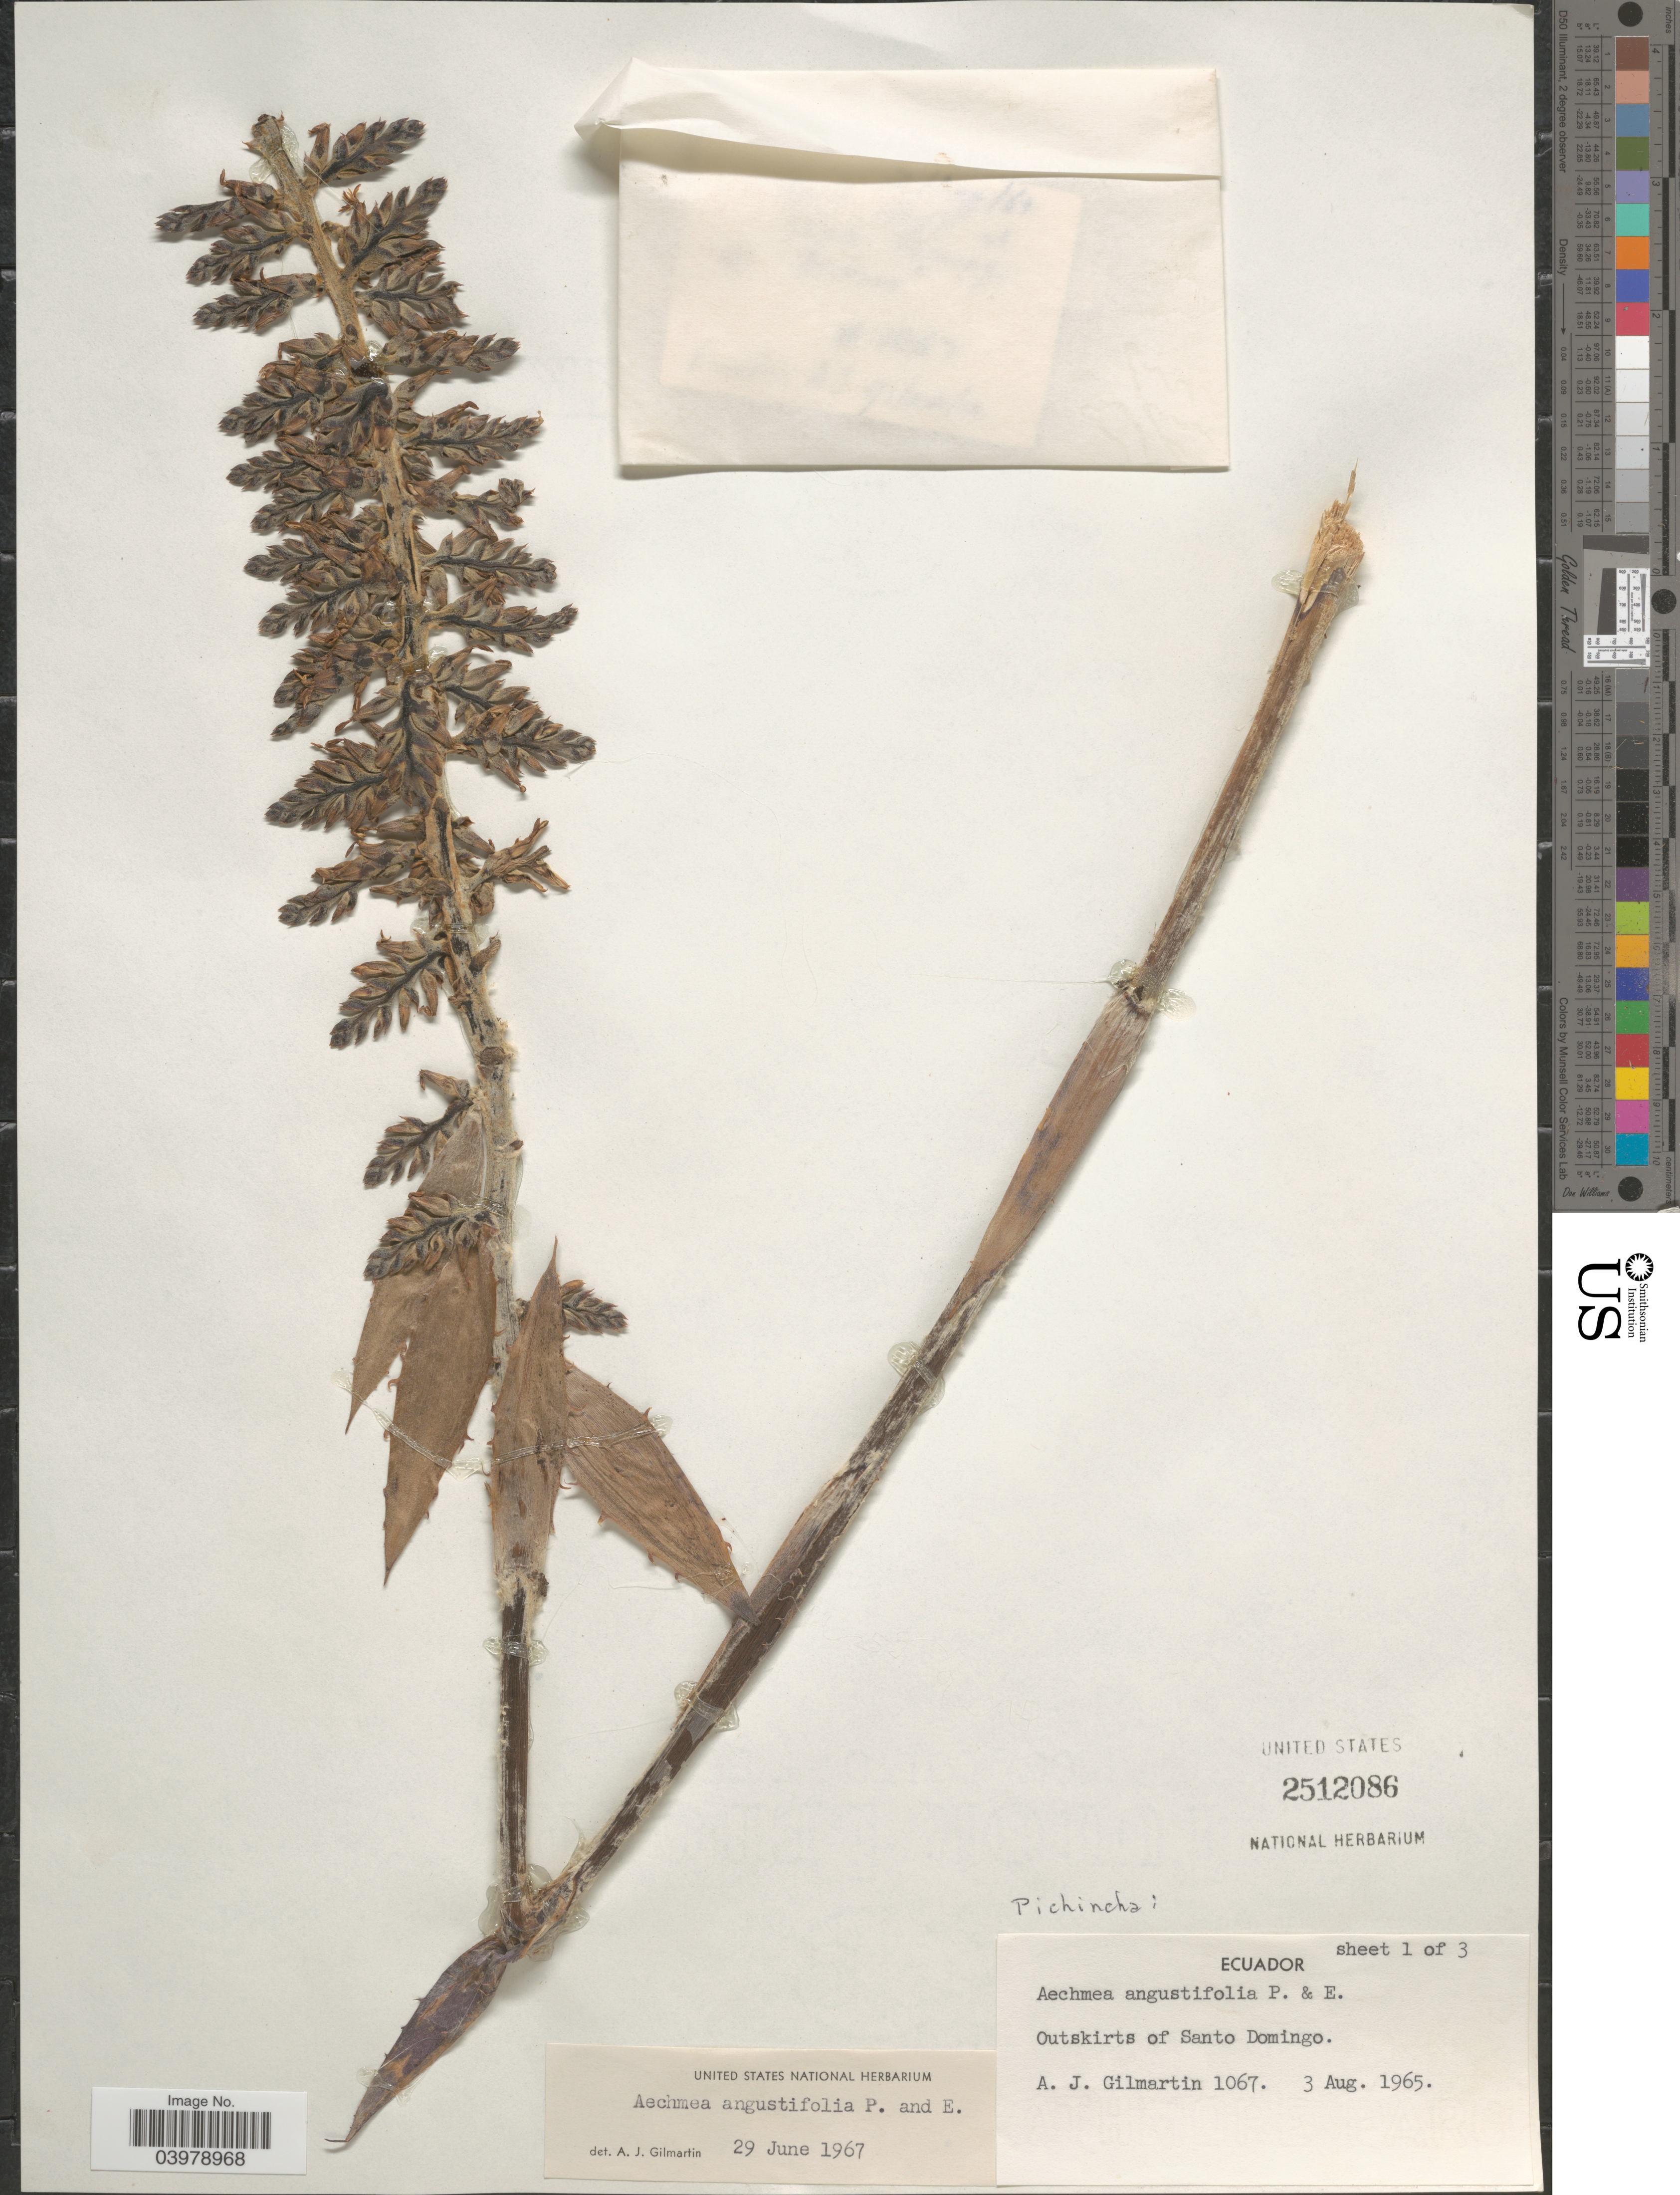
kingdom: Plantae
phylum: Tracheophyta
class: Liliopsida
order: Poales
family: Bromeliaceae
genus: Aechmea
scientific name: Aechmea angustifolia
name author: Poepp. & Endl.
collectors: A. J. Gilmartin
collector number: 1067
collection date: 1965-08-03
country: Ecuador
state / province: Pichincha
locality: Outskirts of Santo Domingo.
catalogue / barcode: US 2512086